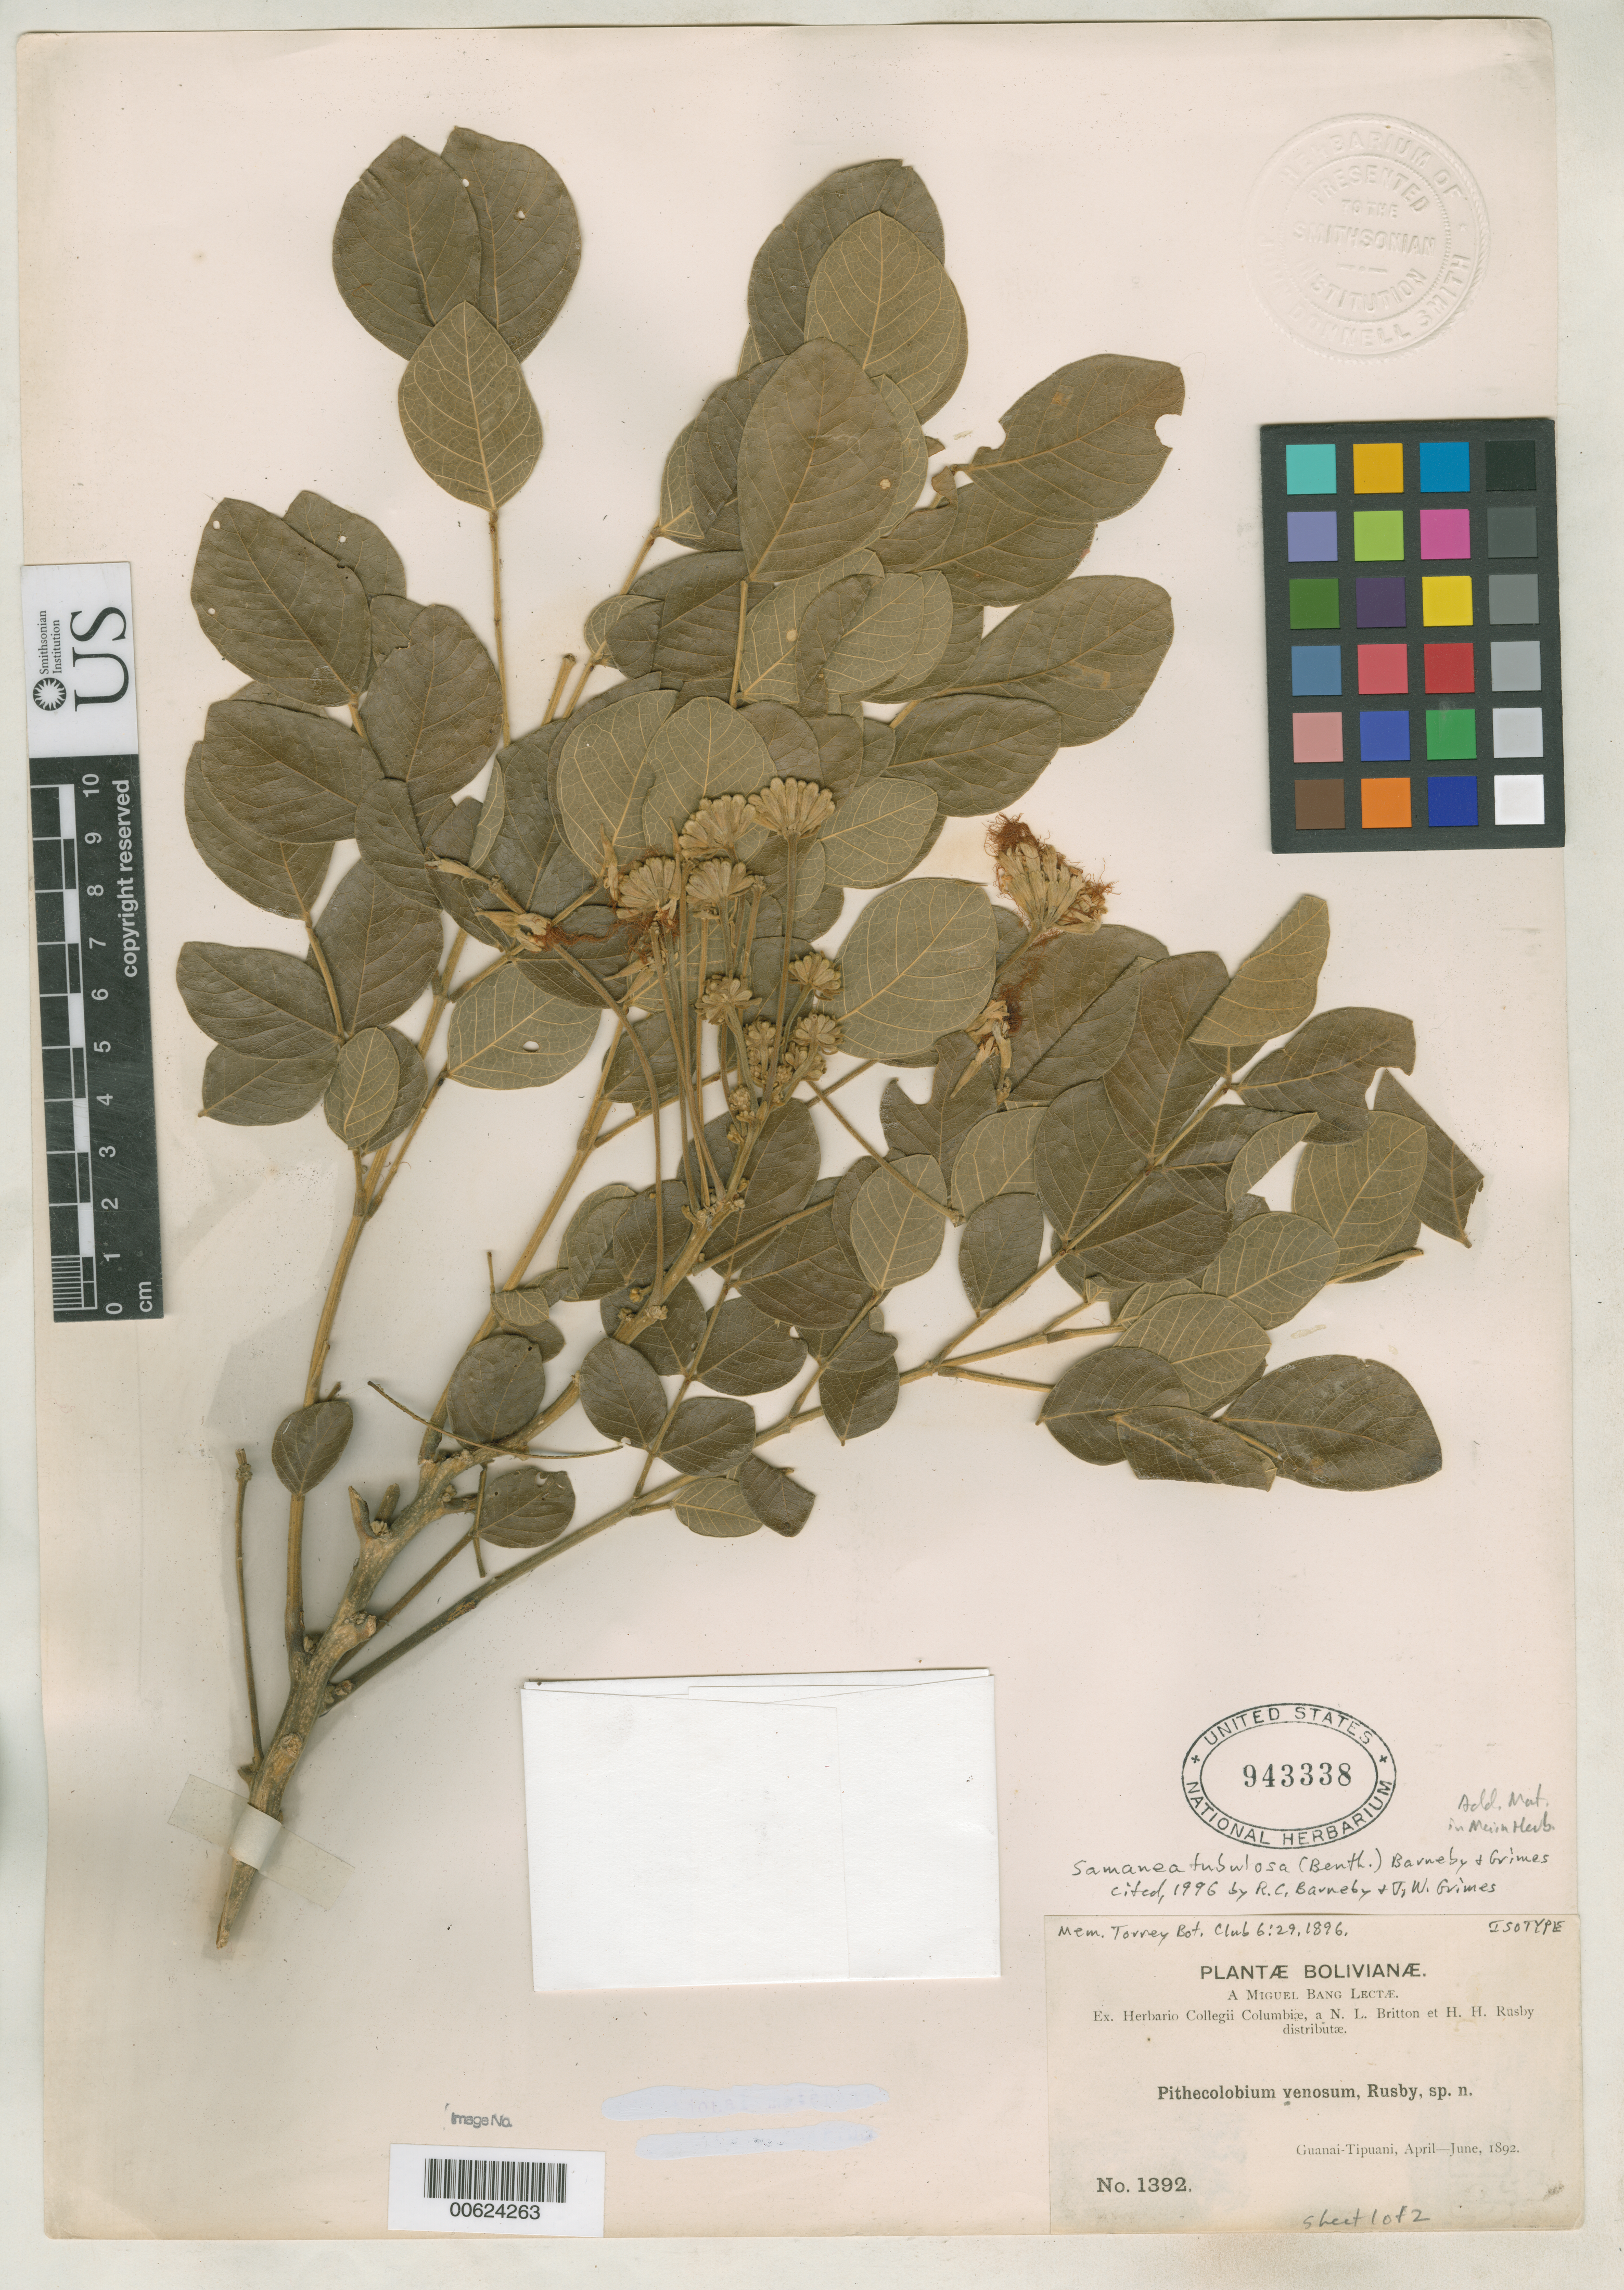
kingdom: Plantae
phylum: Tracheophyta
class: Magnoliopsida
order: Fabales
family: Fabaceae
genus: Pithecellobium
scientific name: Pithecellobium venosum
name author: Rusby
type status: Isotype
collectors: M. Bang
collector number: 1392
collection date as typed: Apr 1892 to -- Jun 1892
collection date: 1892-04/1892-06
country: Bolivia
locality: Guanai, Tipuani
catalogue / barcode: US 943338